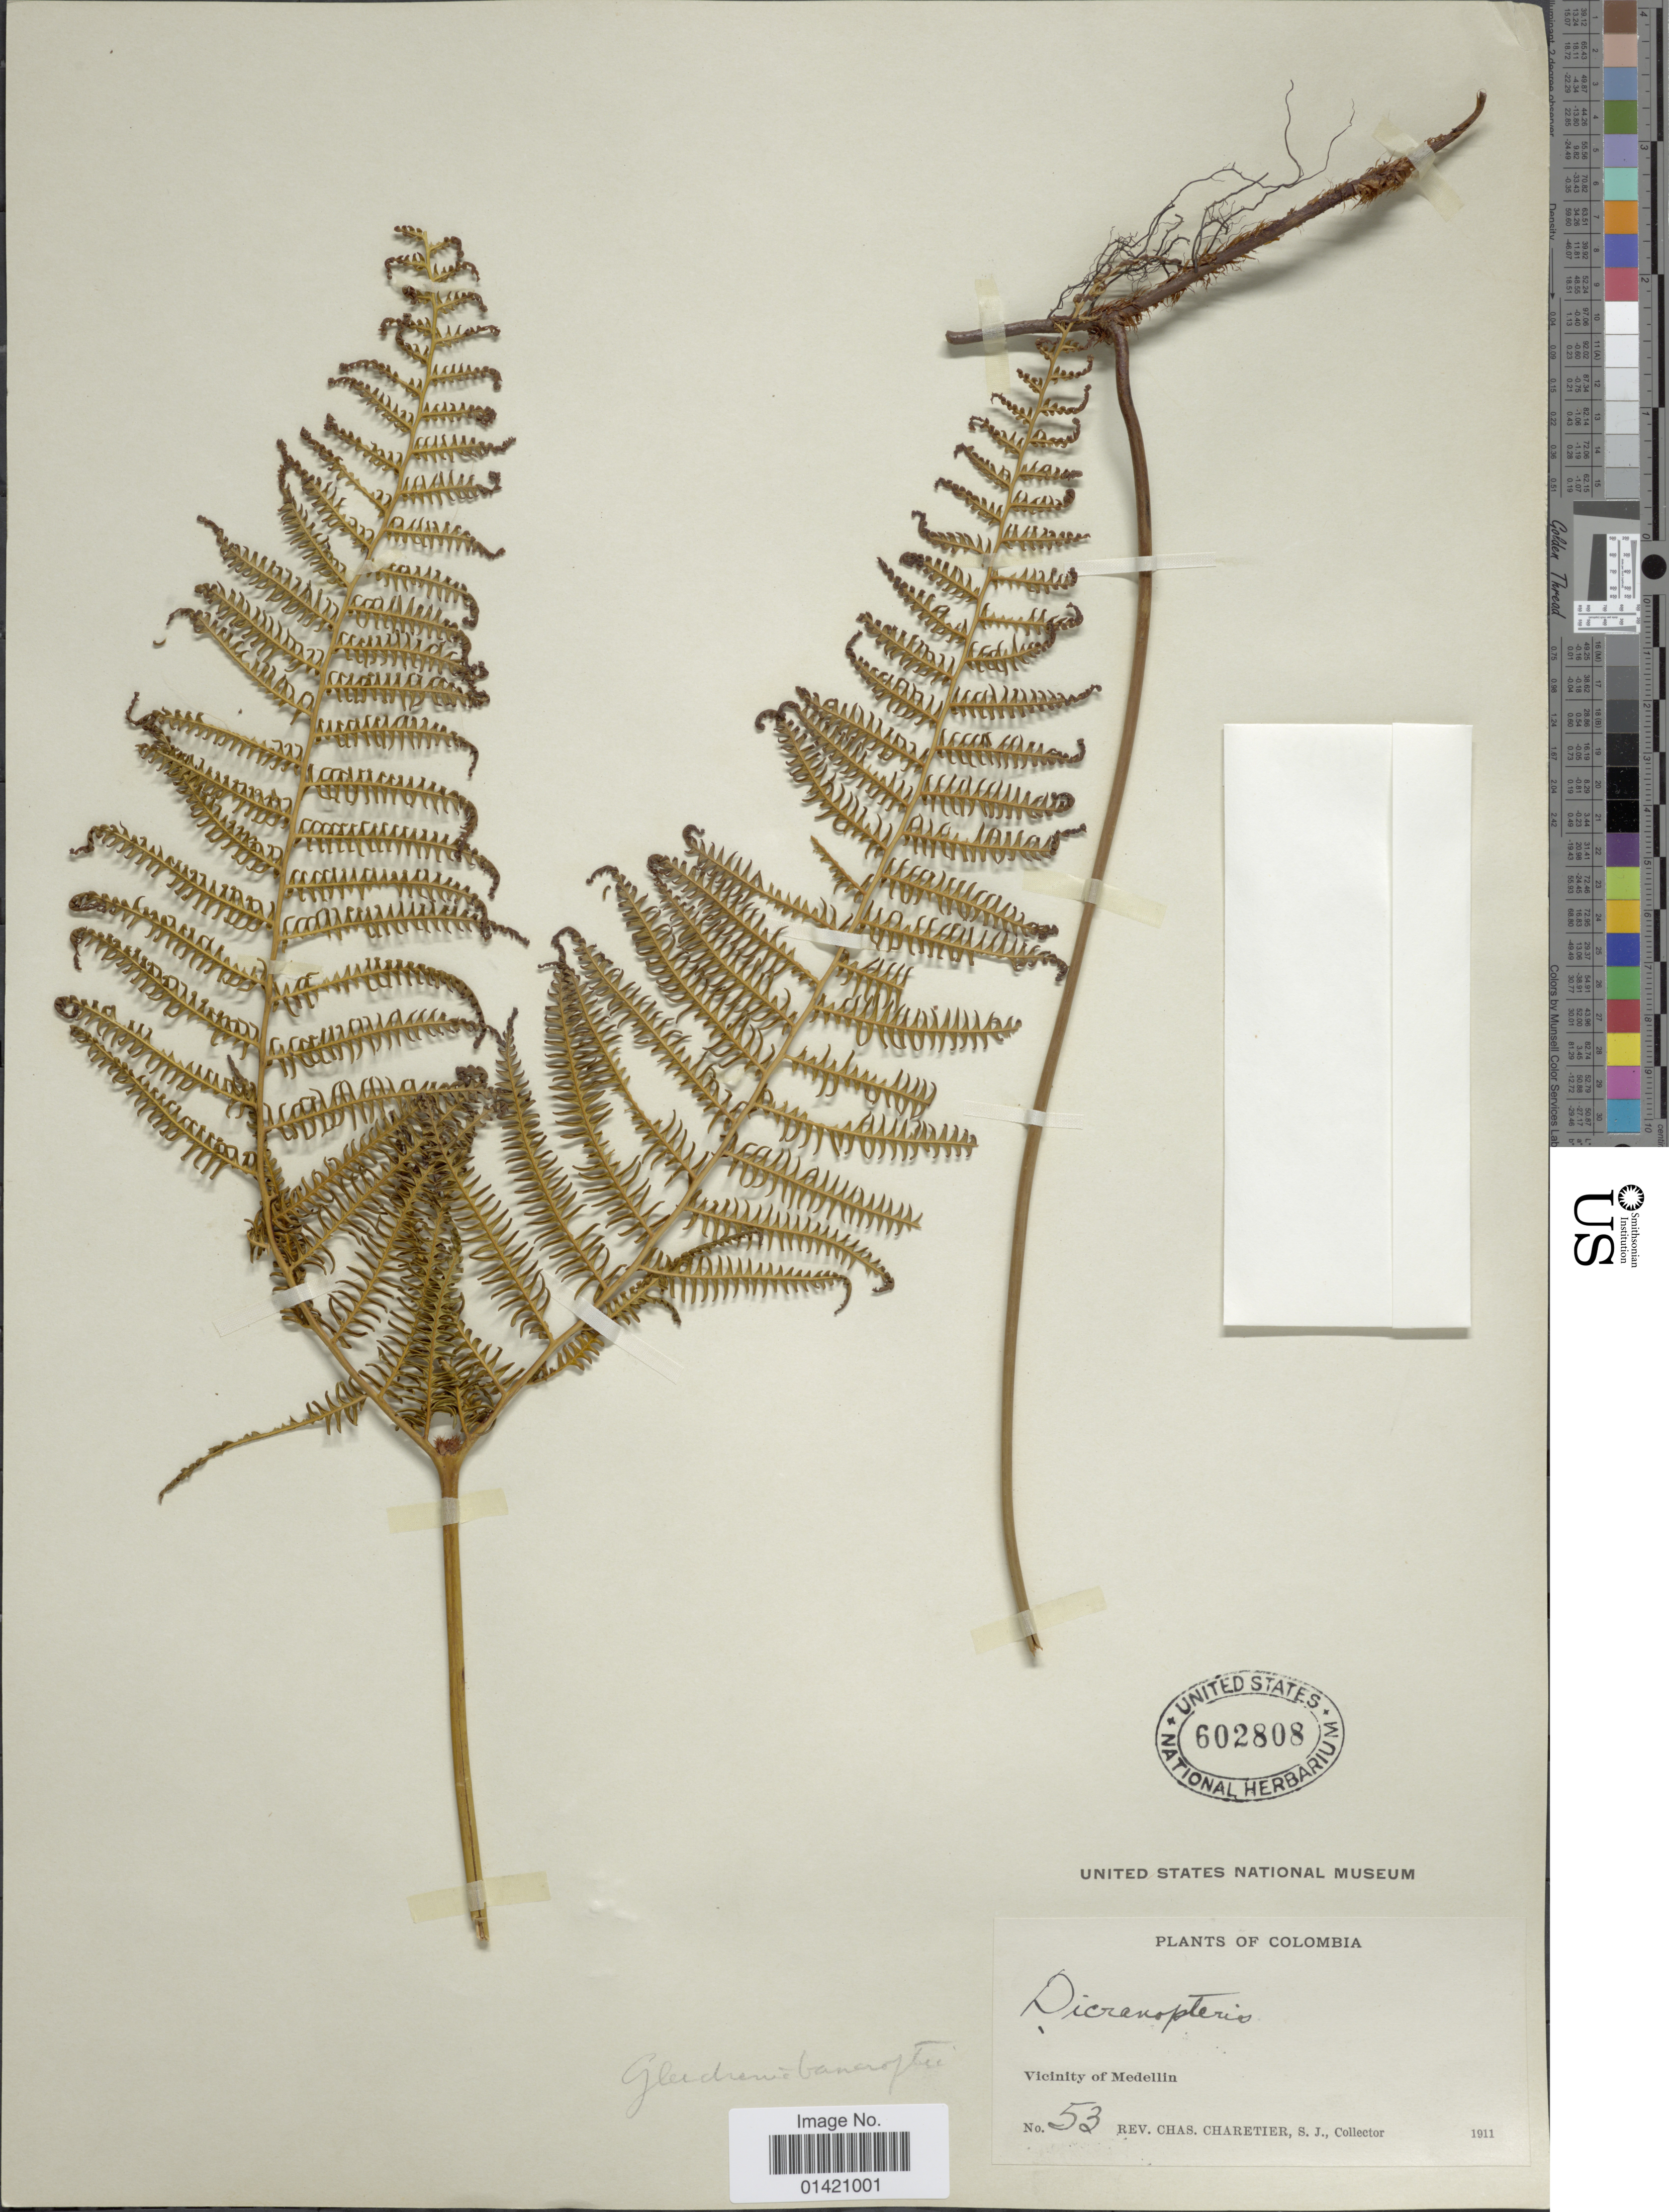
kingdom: Plantae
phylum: Tracheophyta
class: Polypodiopsida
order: Gleicheniales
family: Gleicheniaceae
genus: Diplopterygium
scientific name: Diplopterygium bancroftii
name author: (Hook.) A.R. Sm.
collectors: C. Charetier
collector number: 53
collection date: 1911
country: Colombia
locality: Vicinity of Medellin.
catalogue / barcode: US 602808